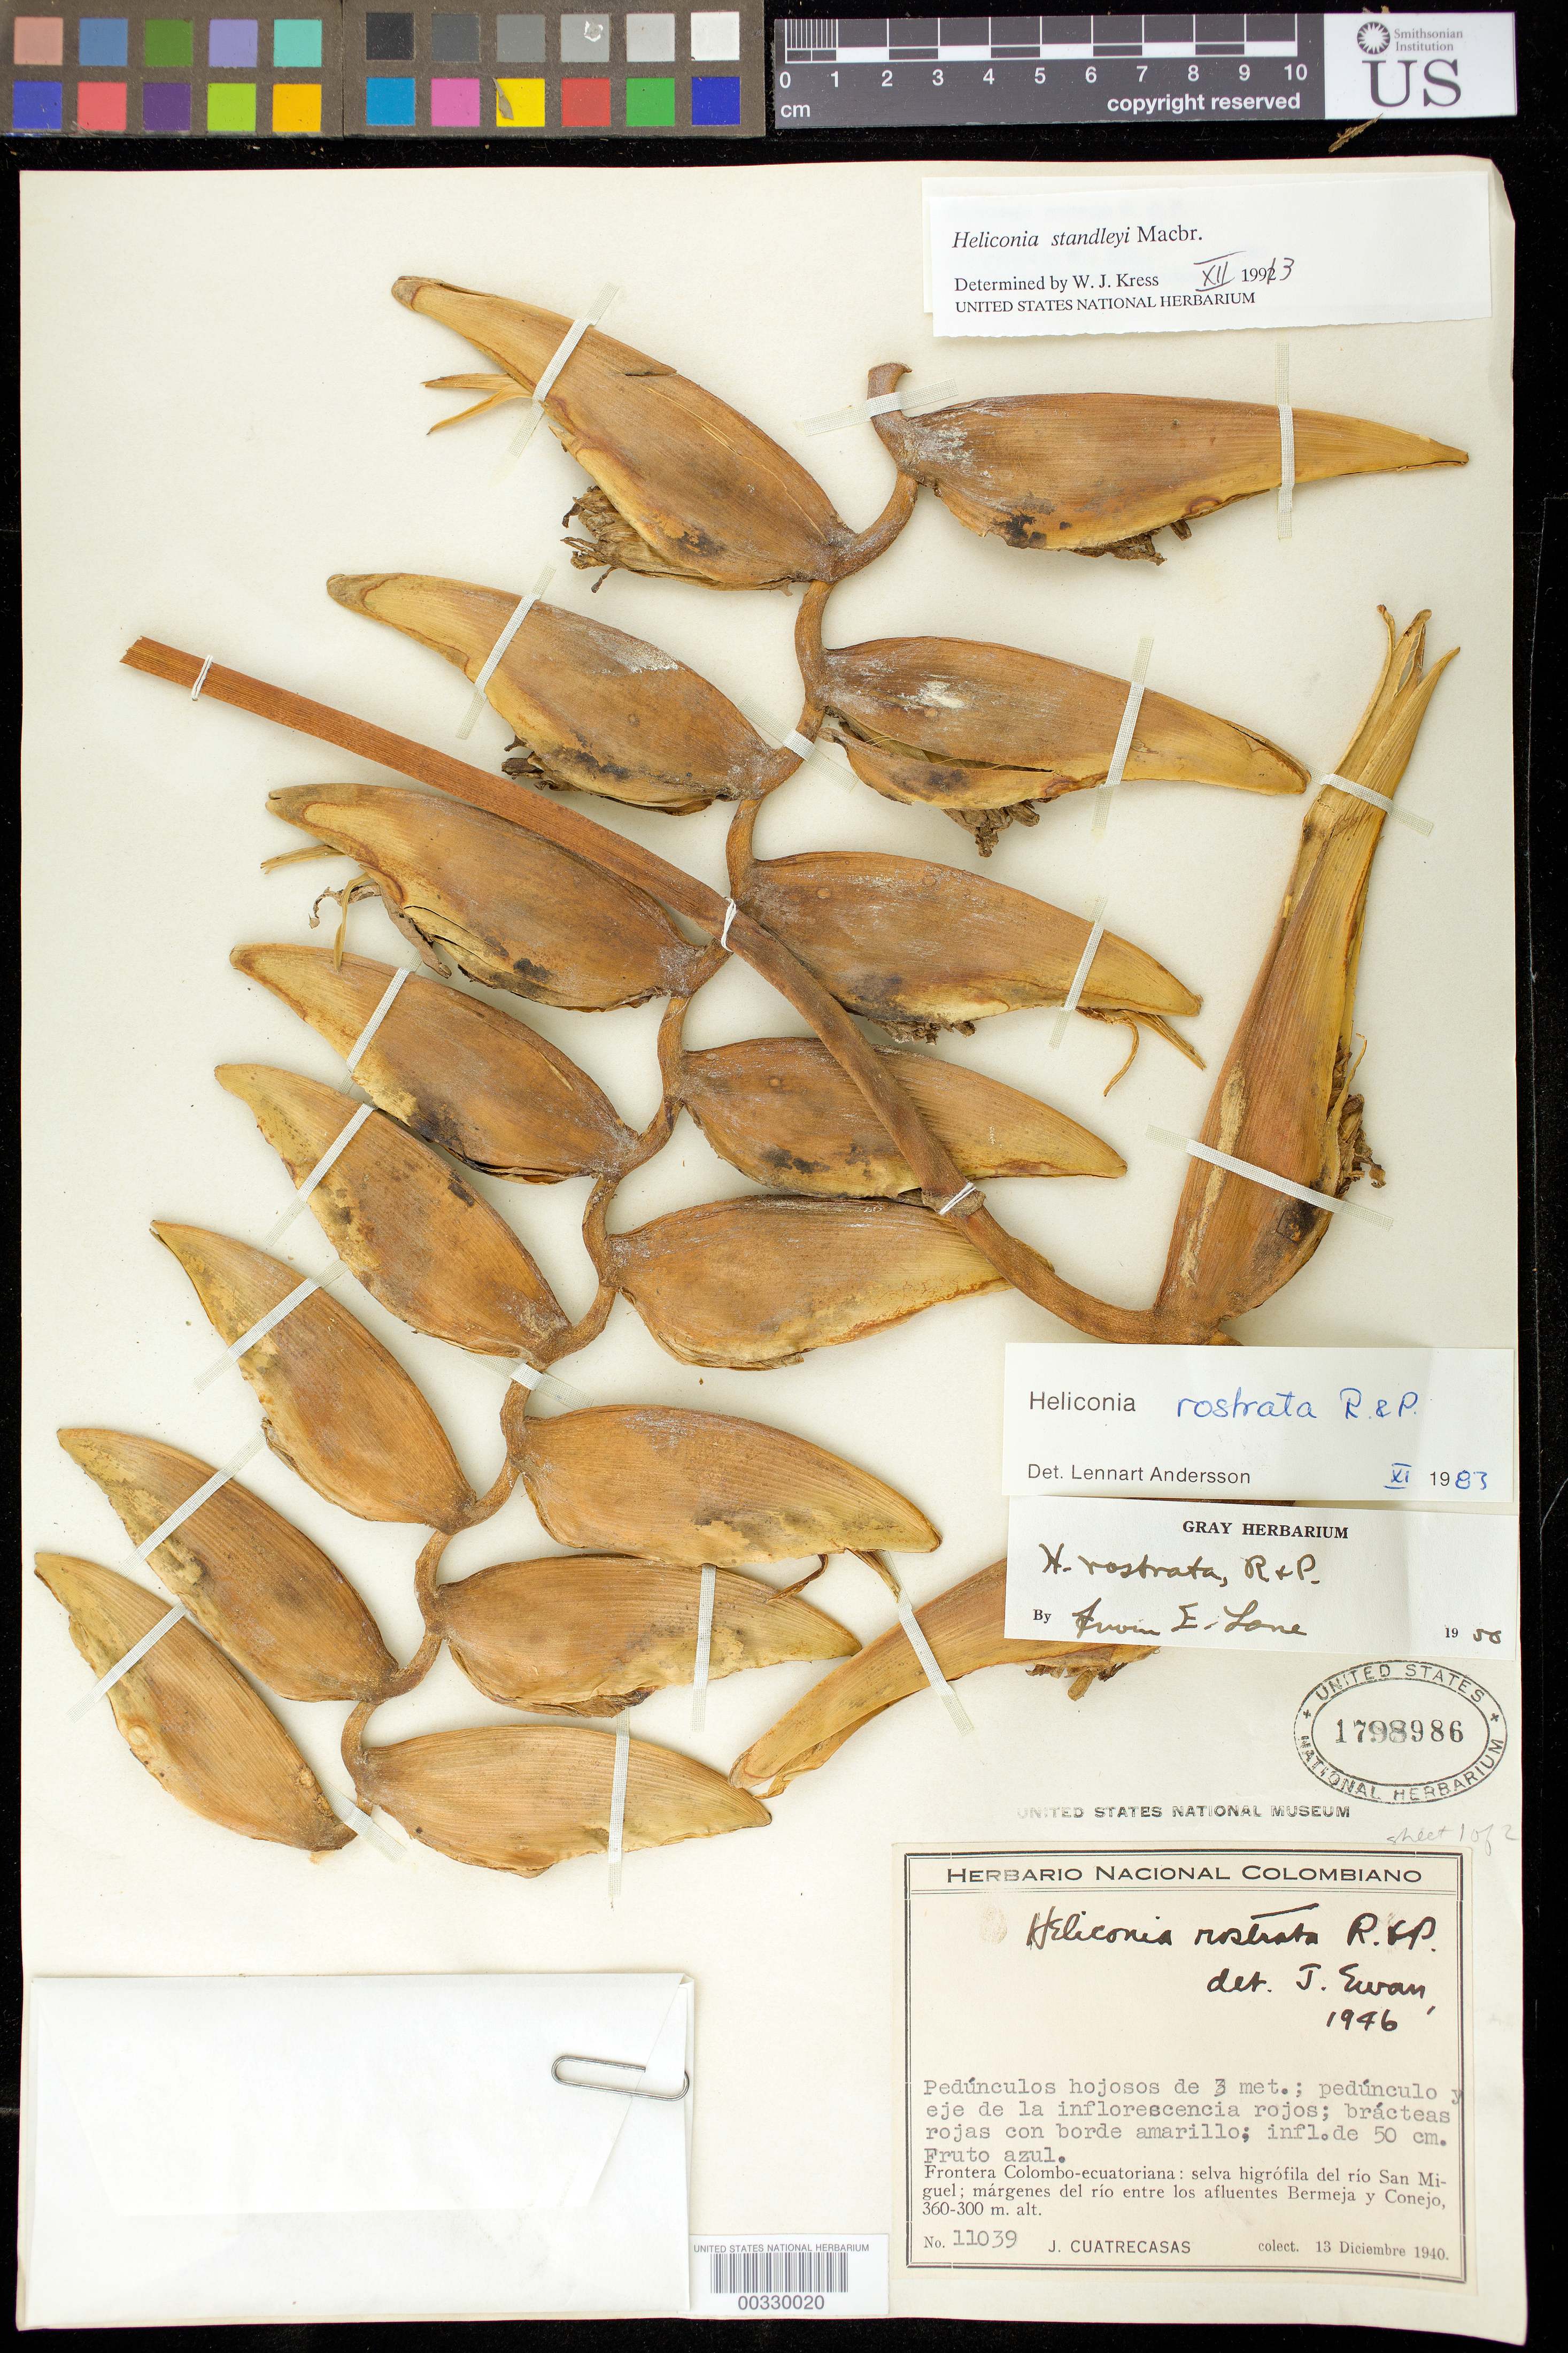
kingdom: Plantae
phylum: Tracheophyta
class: Liliopsida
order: Zingiberales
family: Heliconiaceae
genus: Heliconia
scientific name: Heliconia standleyi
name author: J.F. Macbr.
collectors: J. Cuatrecasas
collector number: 11039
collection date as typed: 13 Dec 1940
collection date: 1940-12-13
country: Colombia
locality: Colombian-Ecuadorian border, Rio Sal Miguel, banks of Bermeja and Conejo tributaries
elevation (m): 300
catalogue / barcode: US 1798986